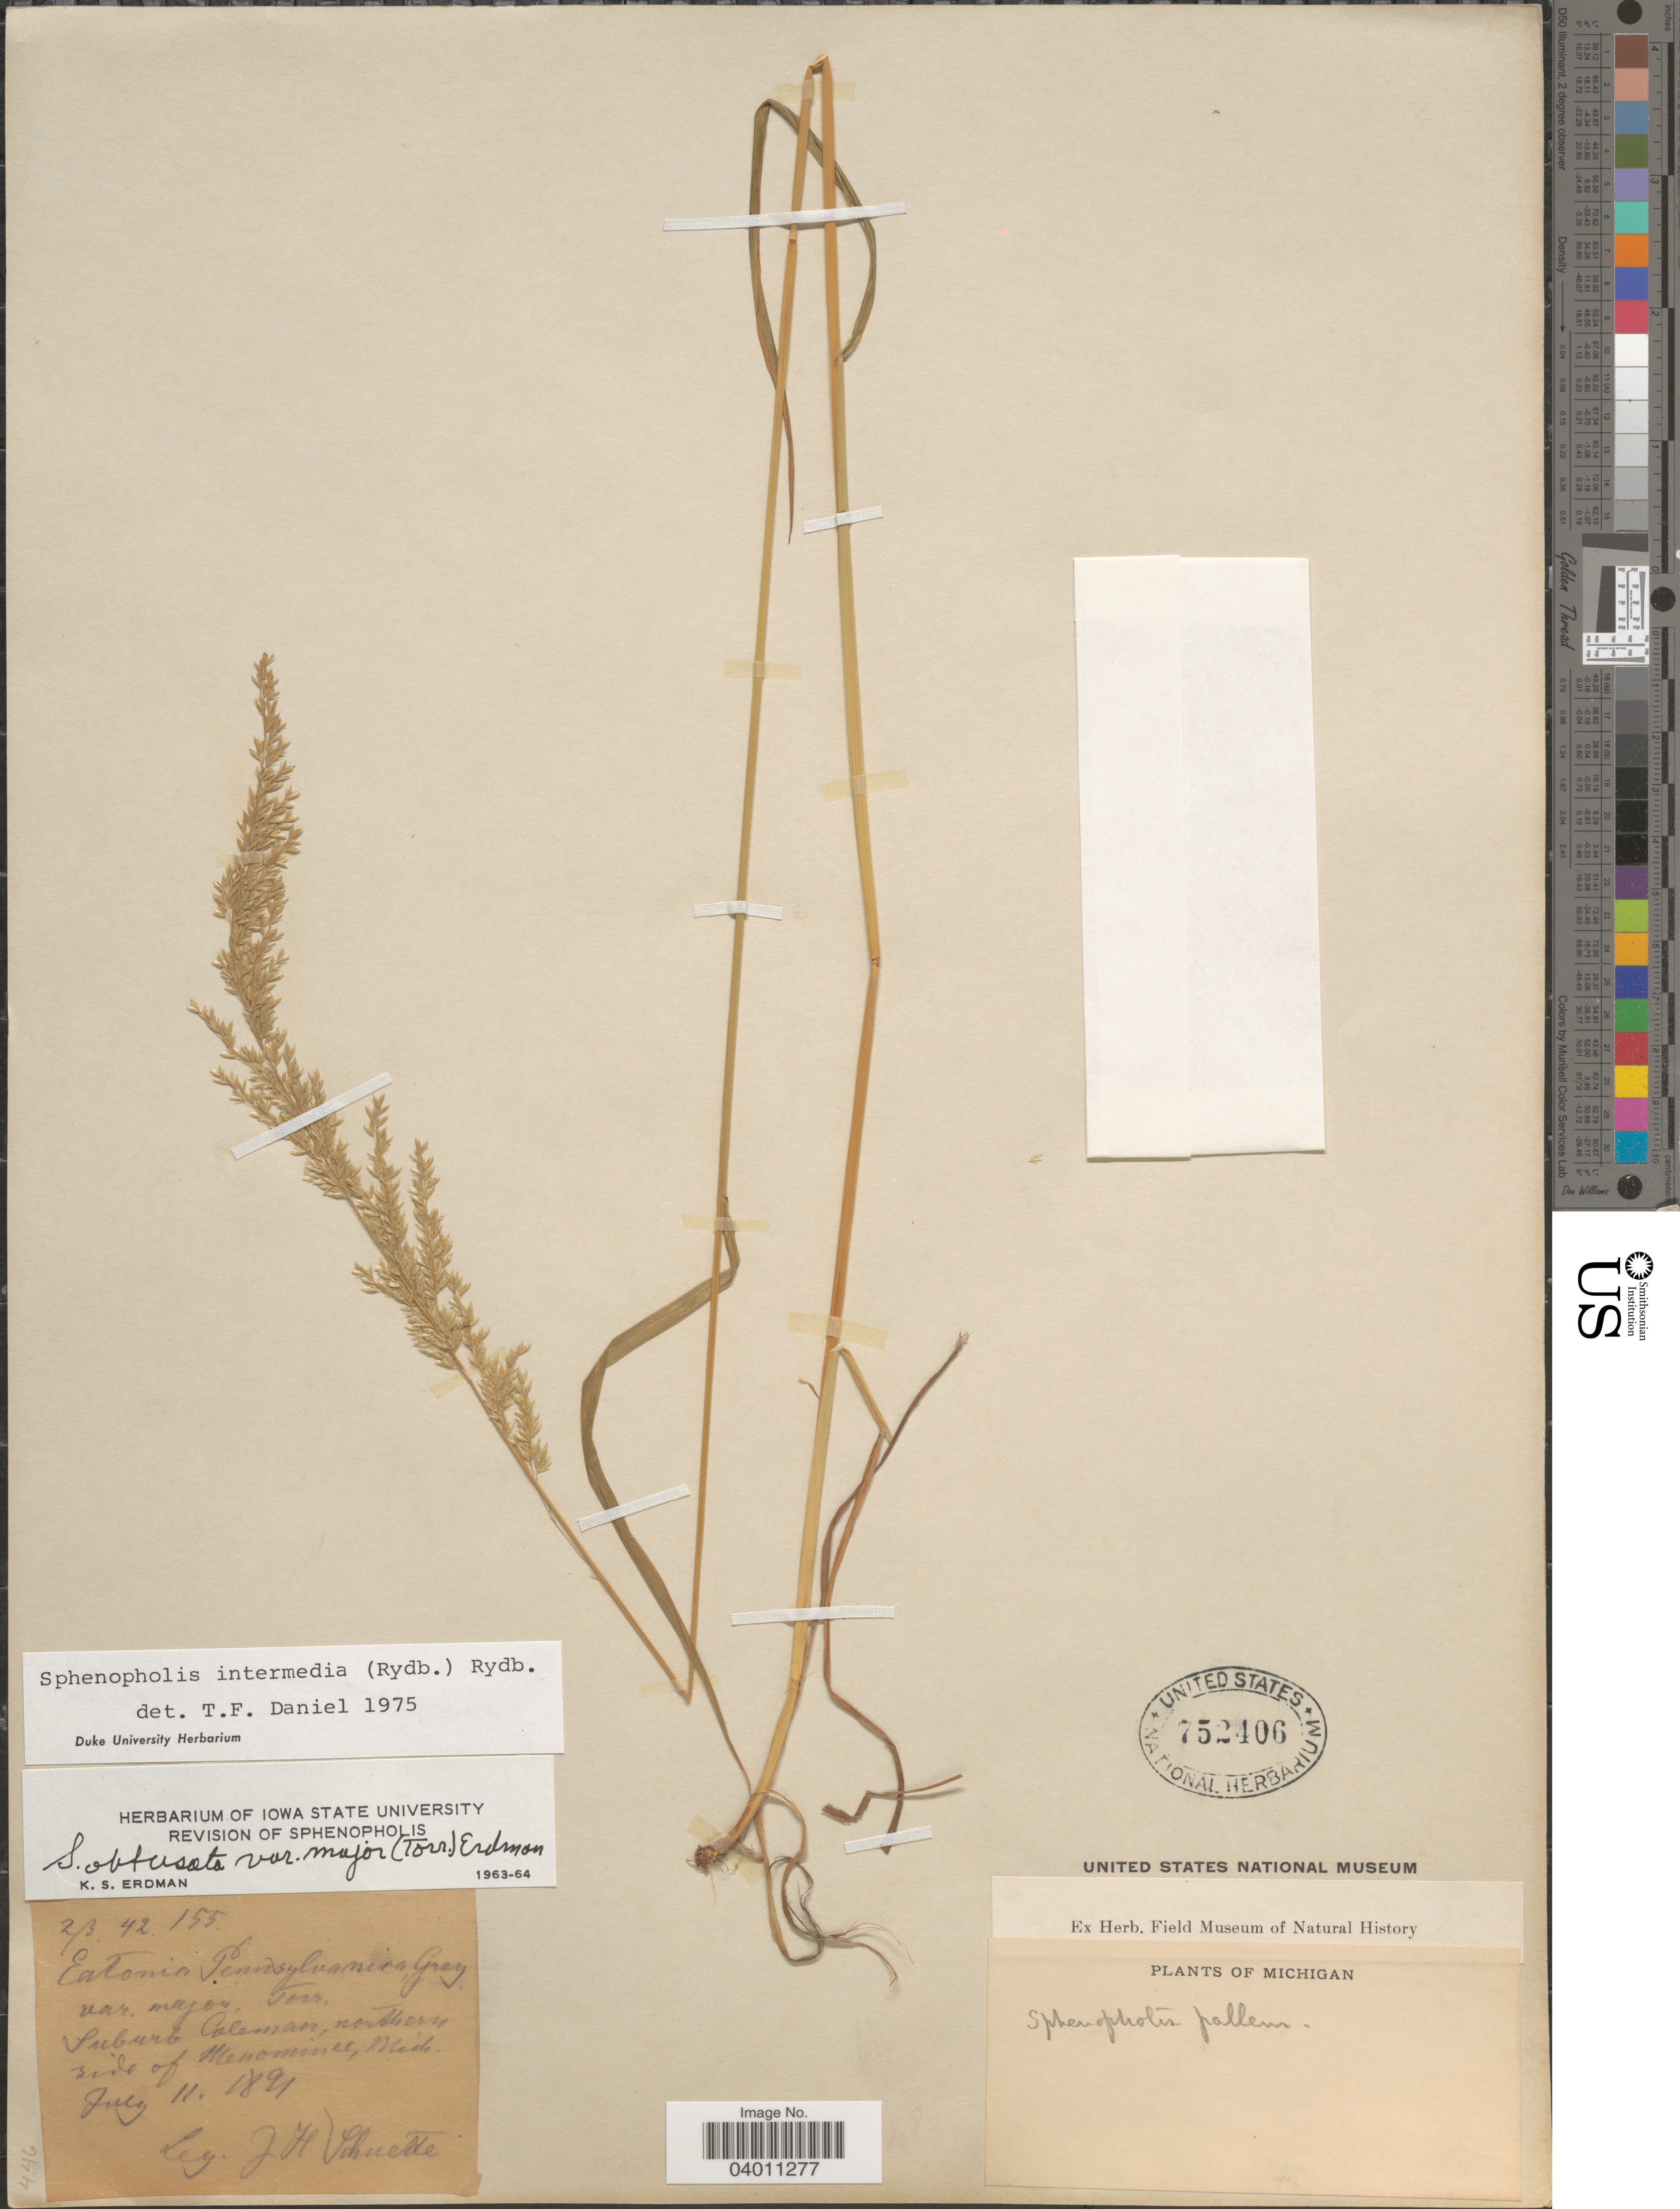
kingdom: Plantae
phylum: Tracheophyta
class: Liliopsida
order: Poales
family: Poaceae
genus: Sphenopholis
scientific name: Sphenopholis intermedia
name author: (Rydb.) Rydb.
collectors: J. H. Schuette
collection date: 1891-07-11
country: United States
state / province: Michigan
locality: Suburb Coleman, northern side of Menominee.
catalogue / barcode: US 752406